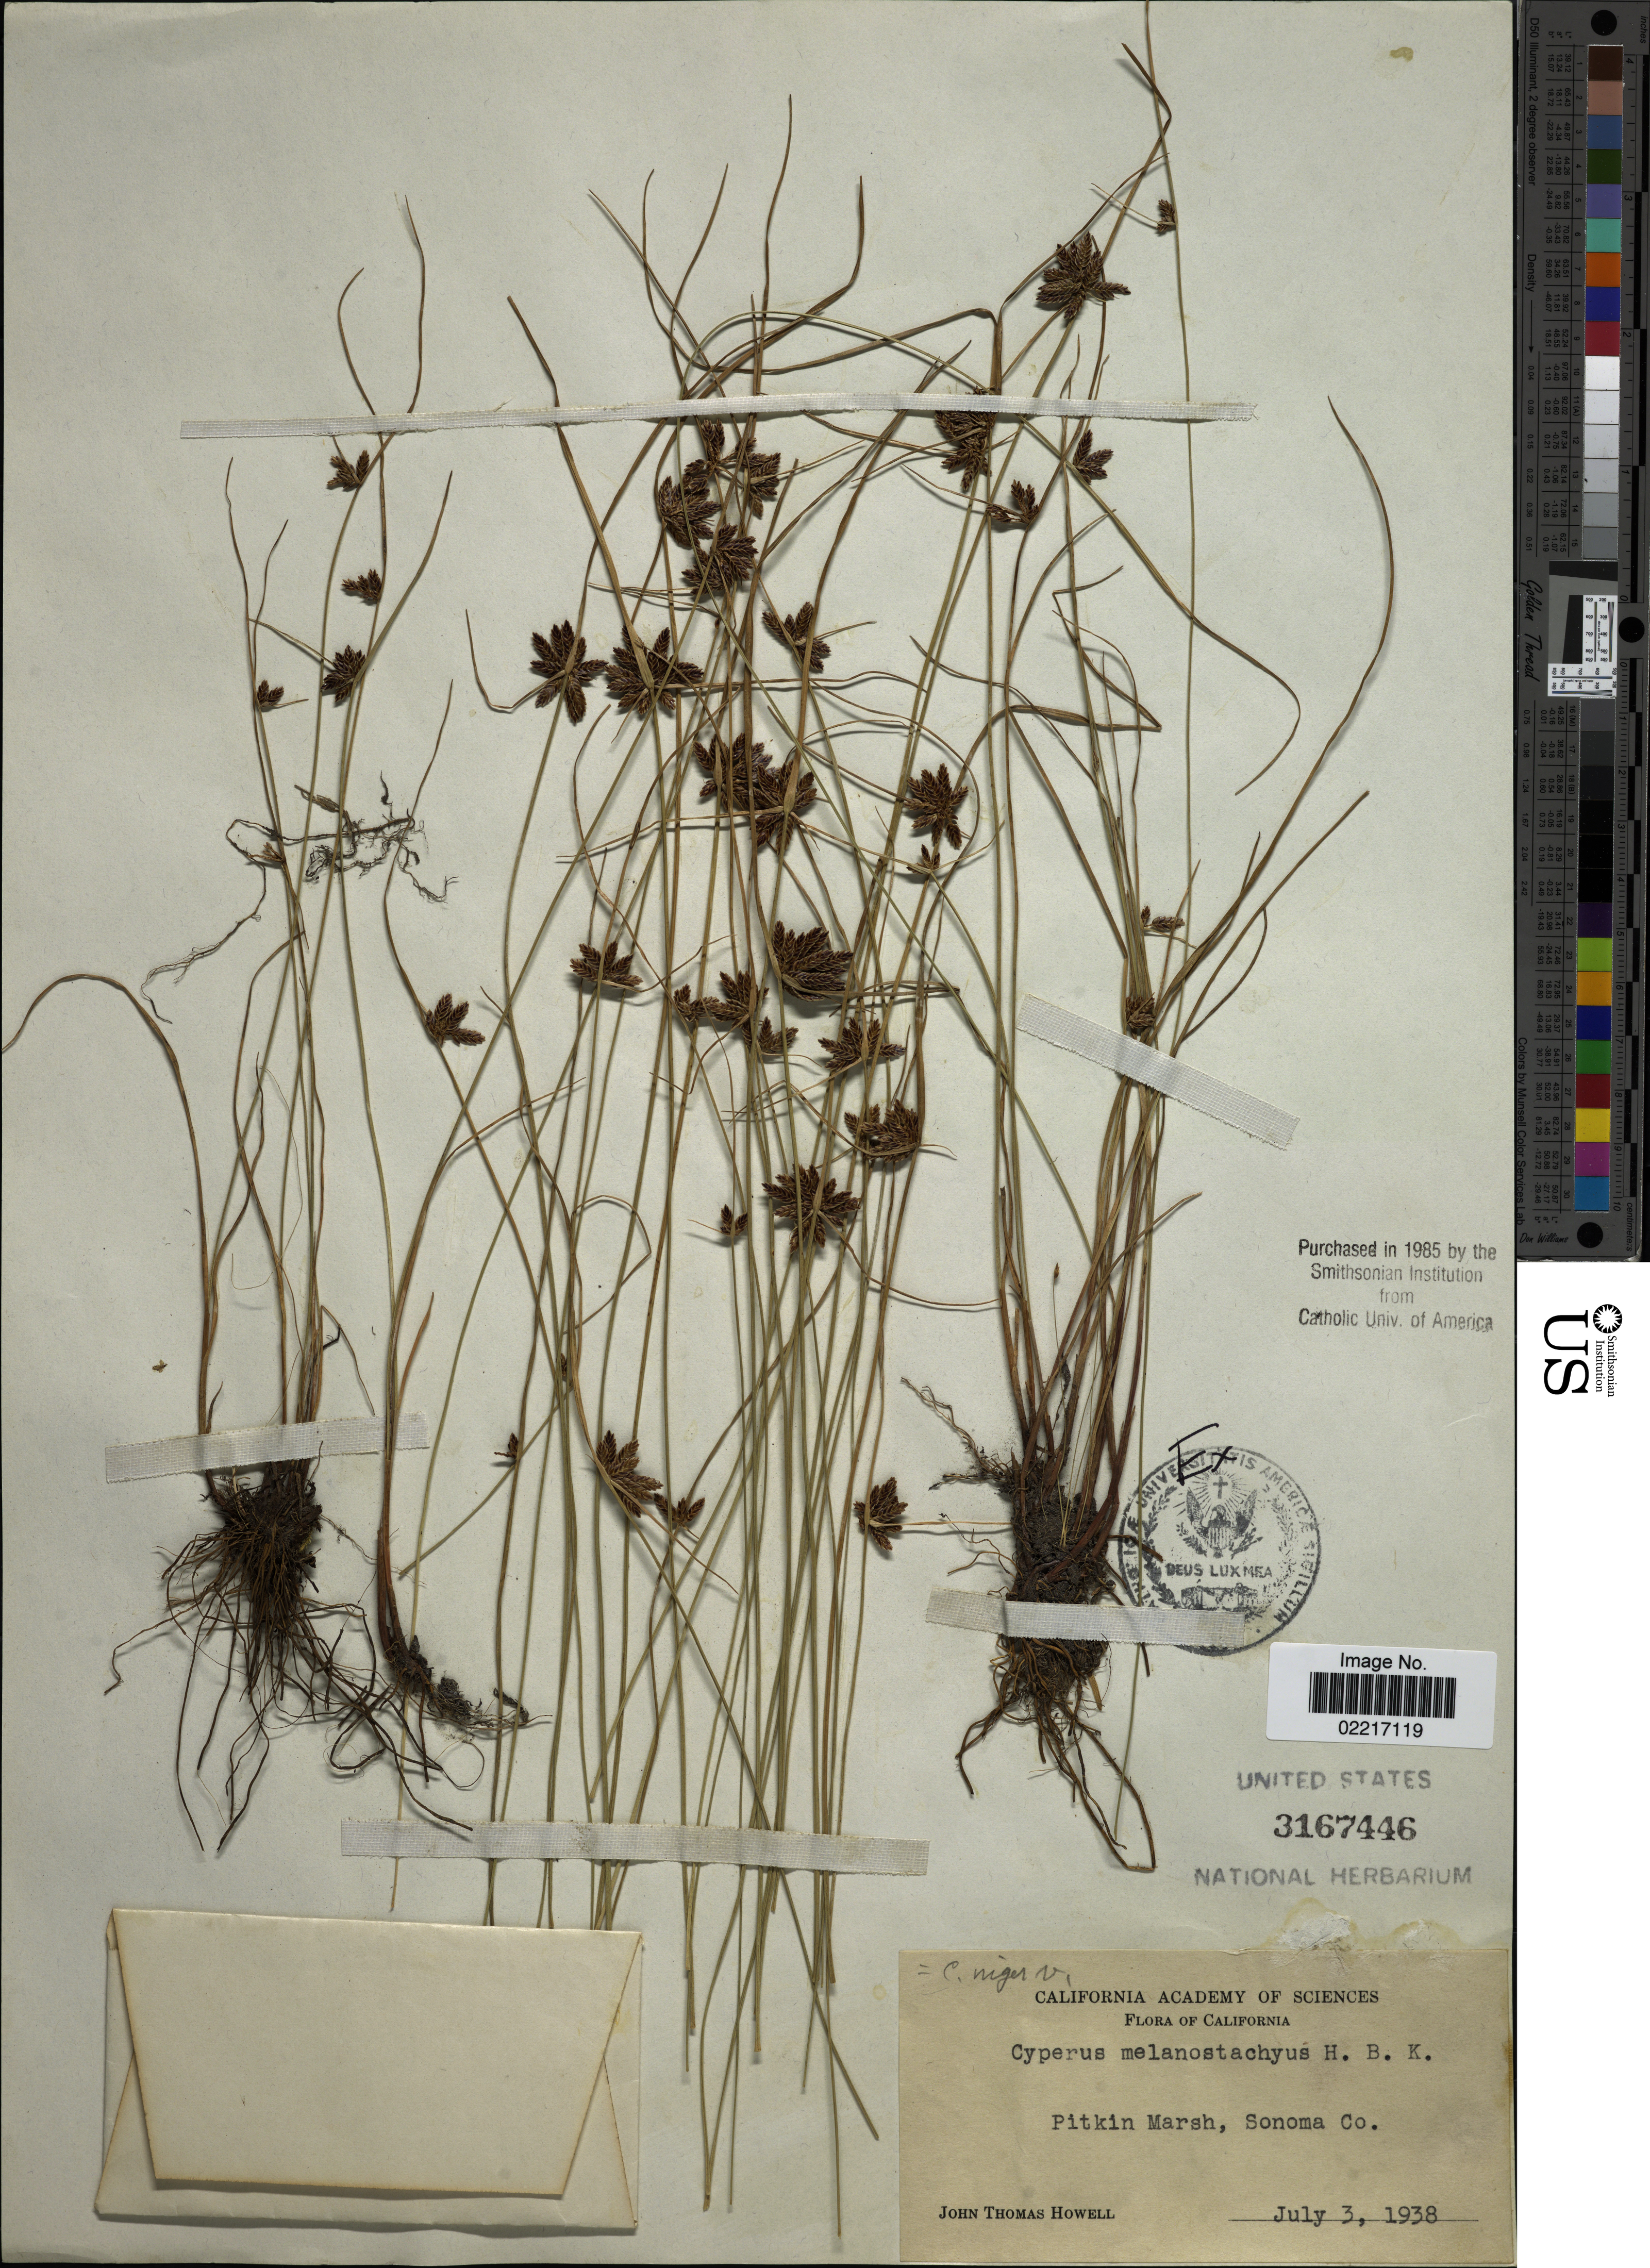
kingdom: Plantae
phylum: Tracheophyta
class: Liliopsida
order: Poales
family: Cyperaceae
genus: Cyperus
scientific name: Cyperus niger var. castaneus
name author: (S. Watson) Kük.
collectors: J. T. Howell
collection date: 1938-07-03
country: United States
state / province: California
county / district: Sonoma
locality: Pitkin Marsh, Sonoma Co.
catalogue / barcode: US 3167446